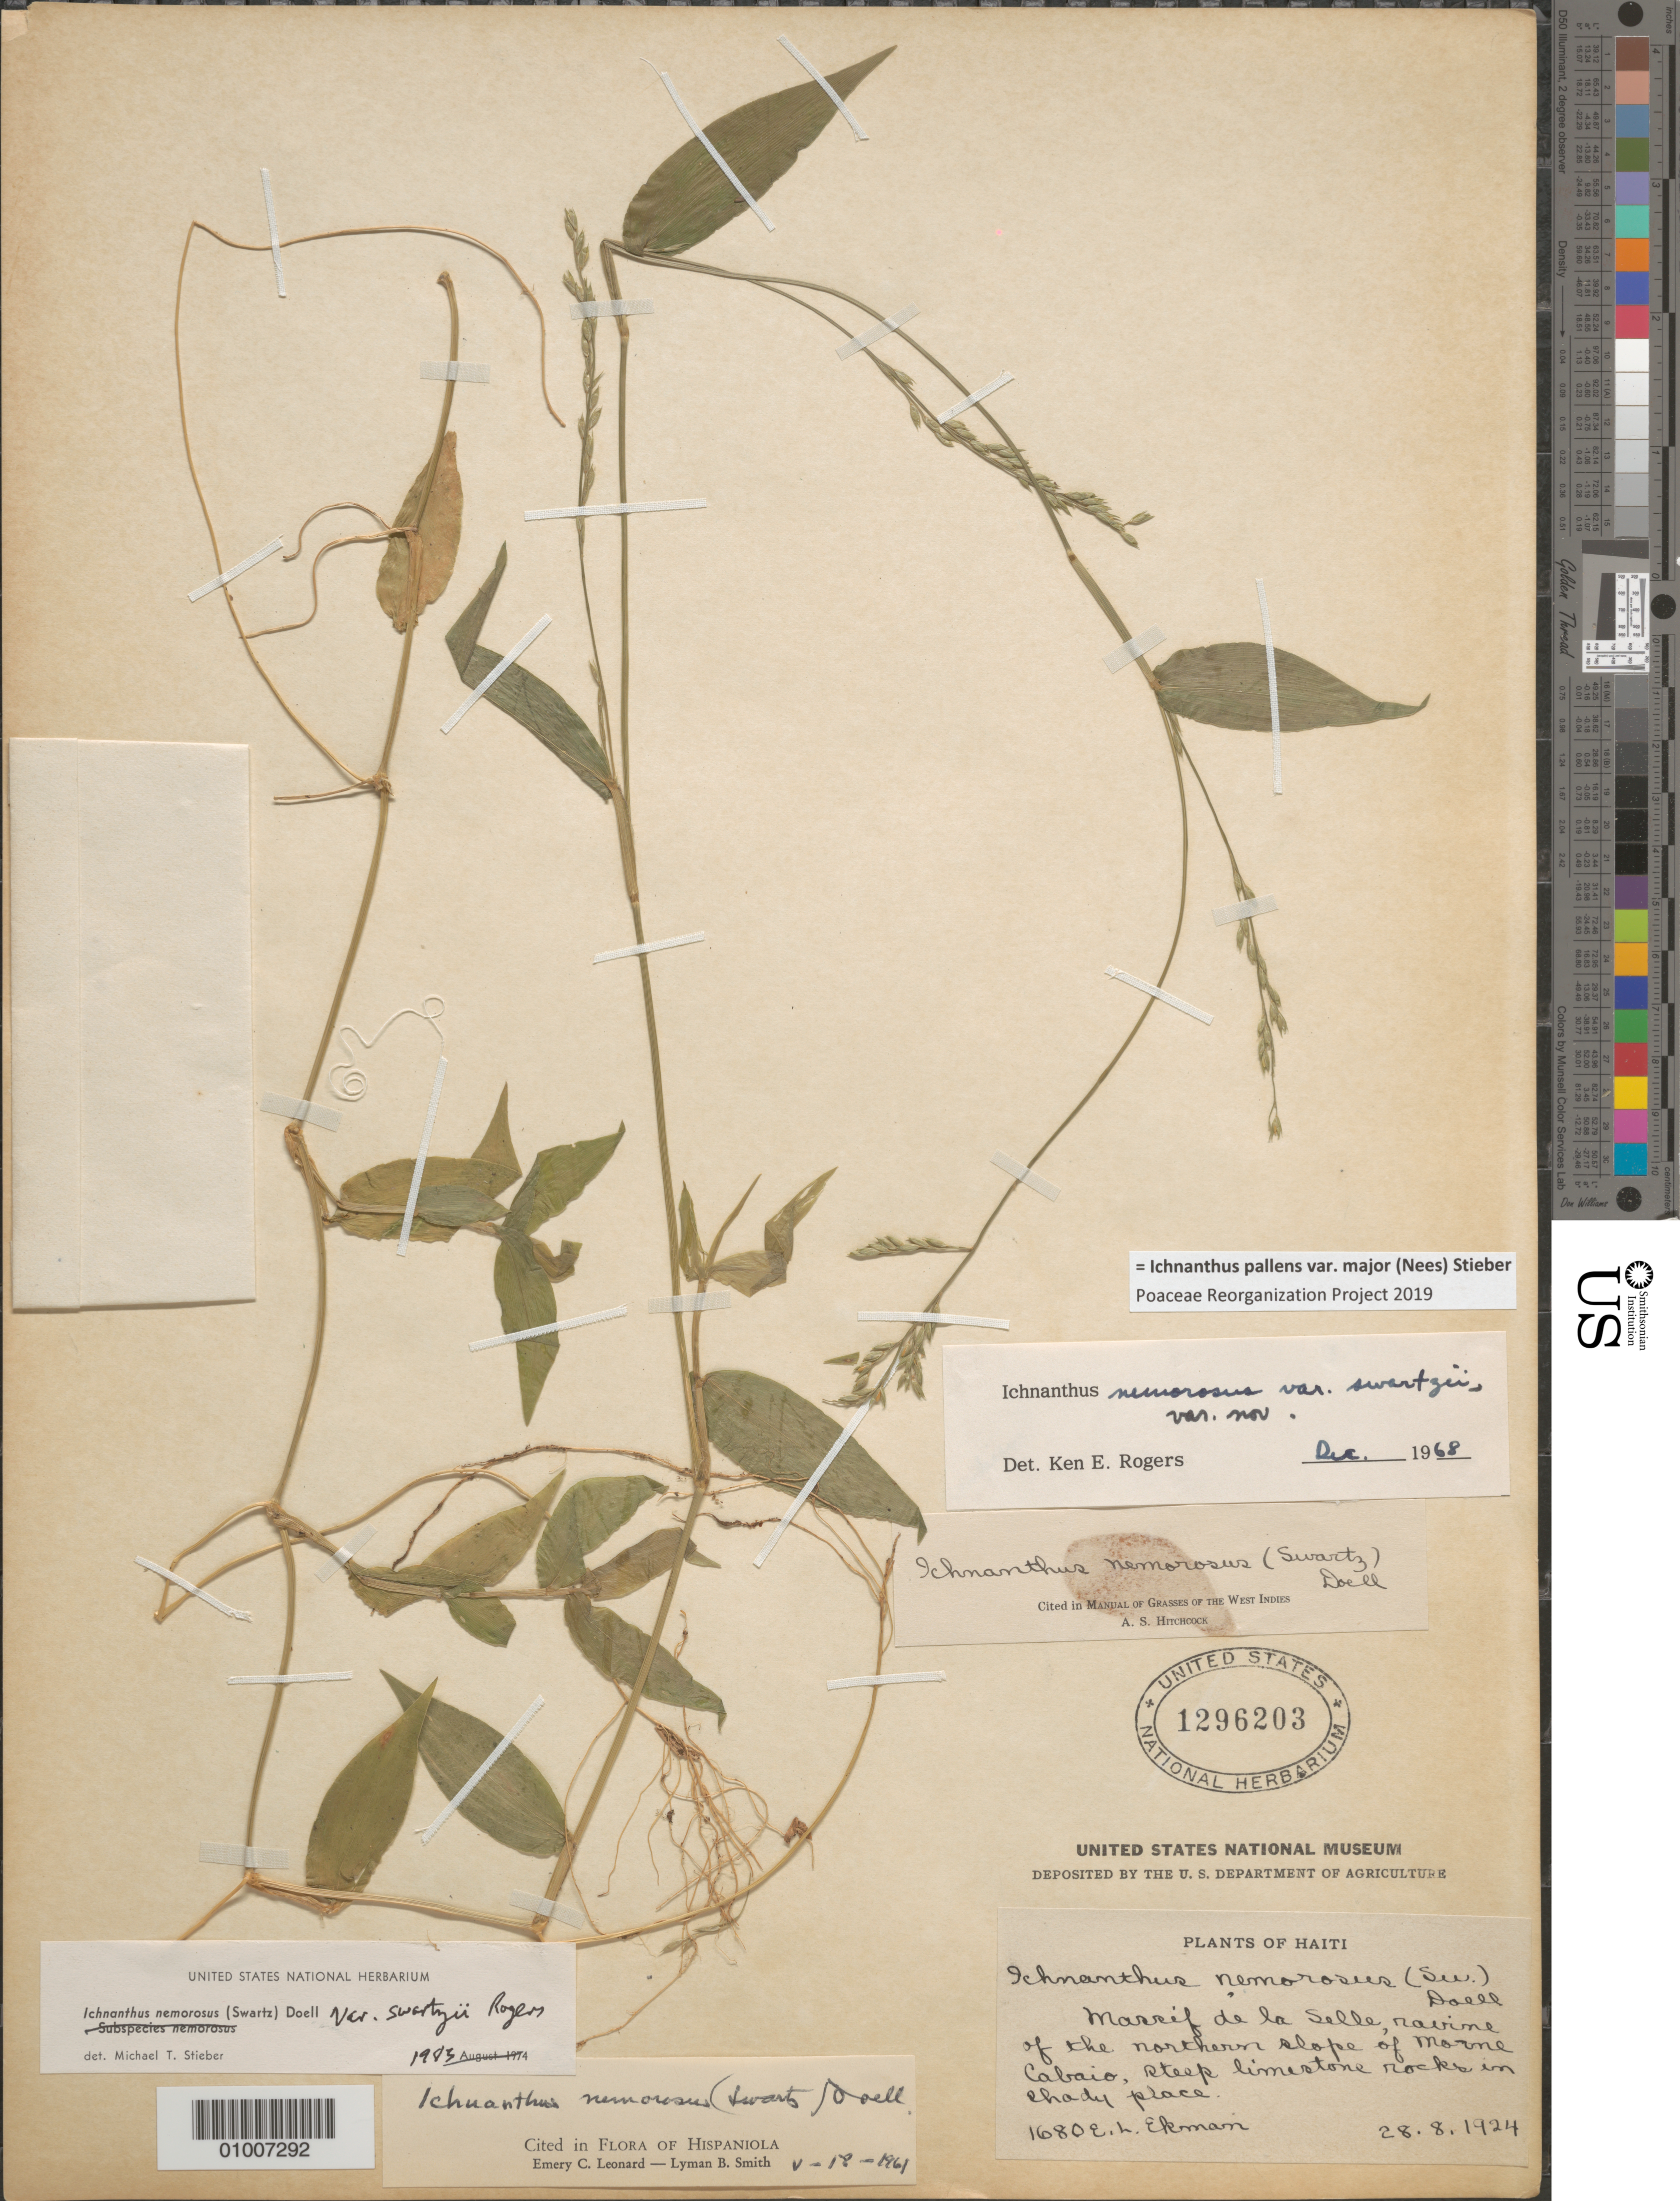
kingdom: Plantae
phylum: Tracheophyta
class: Liliopsida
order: Poales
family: Poaceae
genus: Ichnanthus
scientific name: Ichnanthus nemorosus var. swartzii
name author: K.E. Rogers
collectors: E. L. Ekman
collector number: H 1680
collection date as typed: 28 Aug 1924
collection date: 1924-08-28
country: Haiti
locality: Massif de la Selle, ravine of the N slope of Marne Cabaio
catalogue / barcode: US 1296203